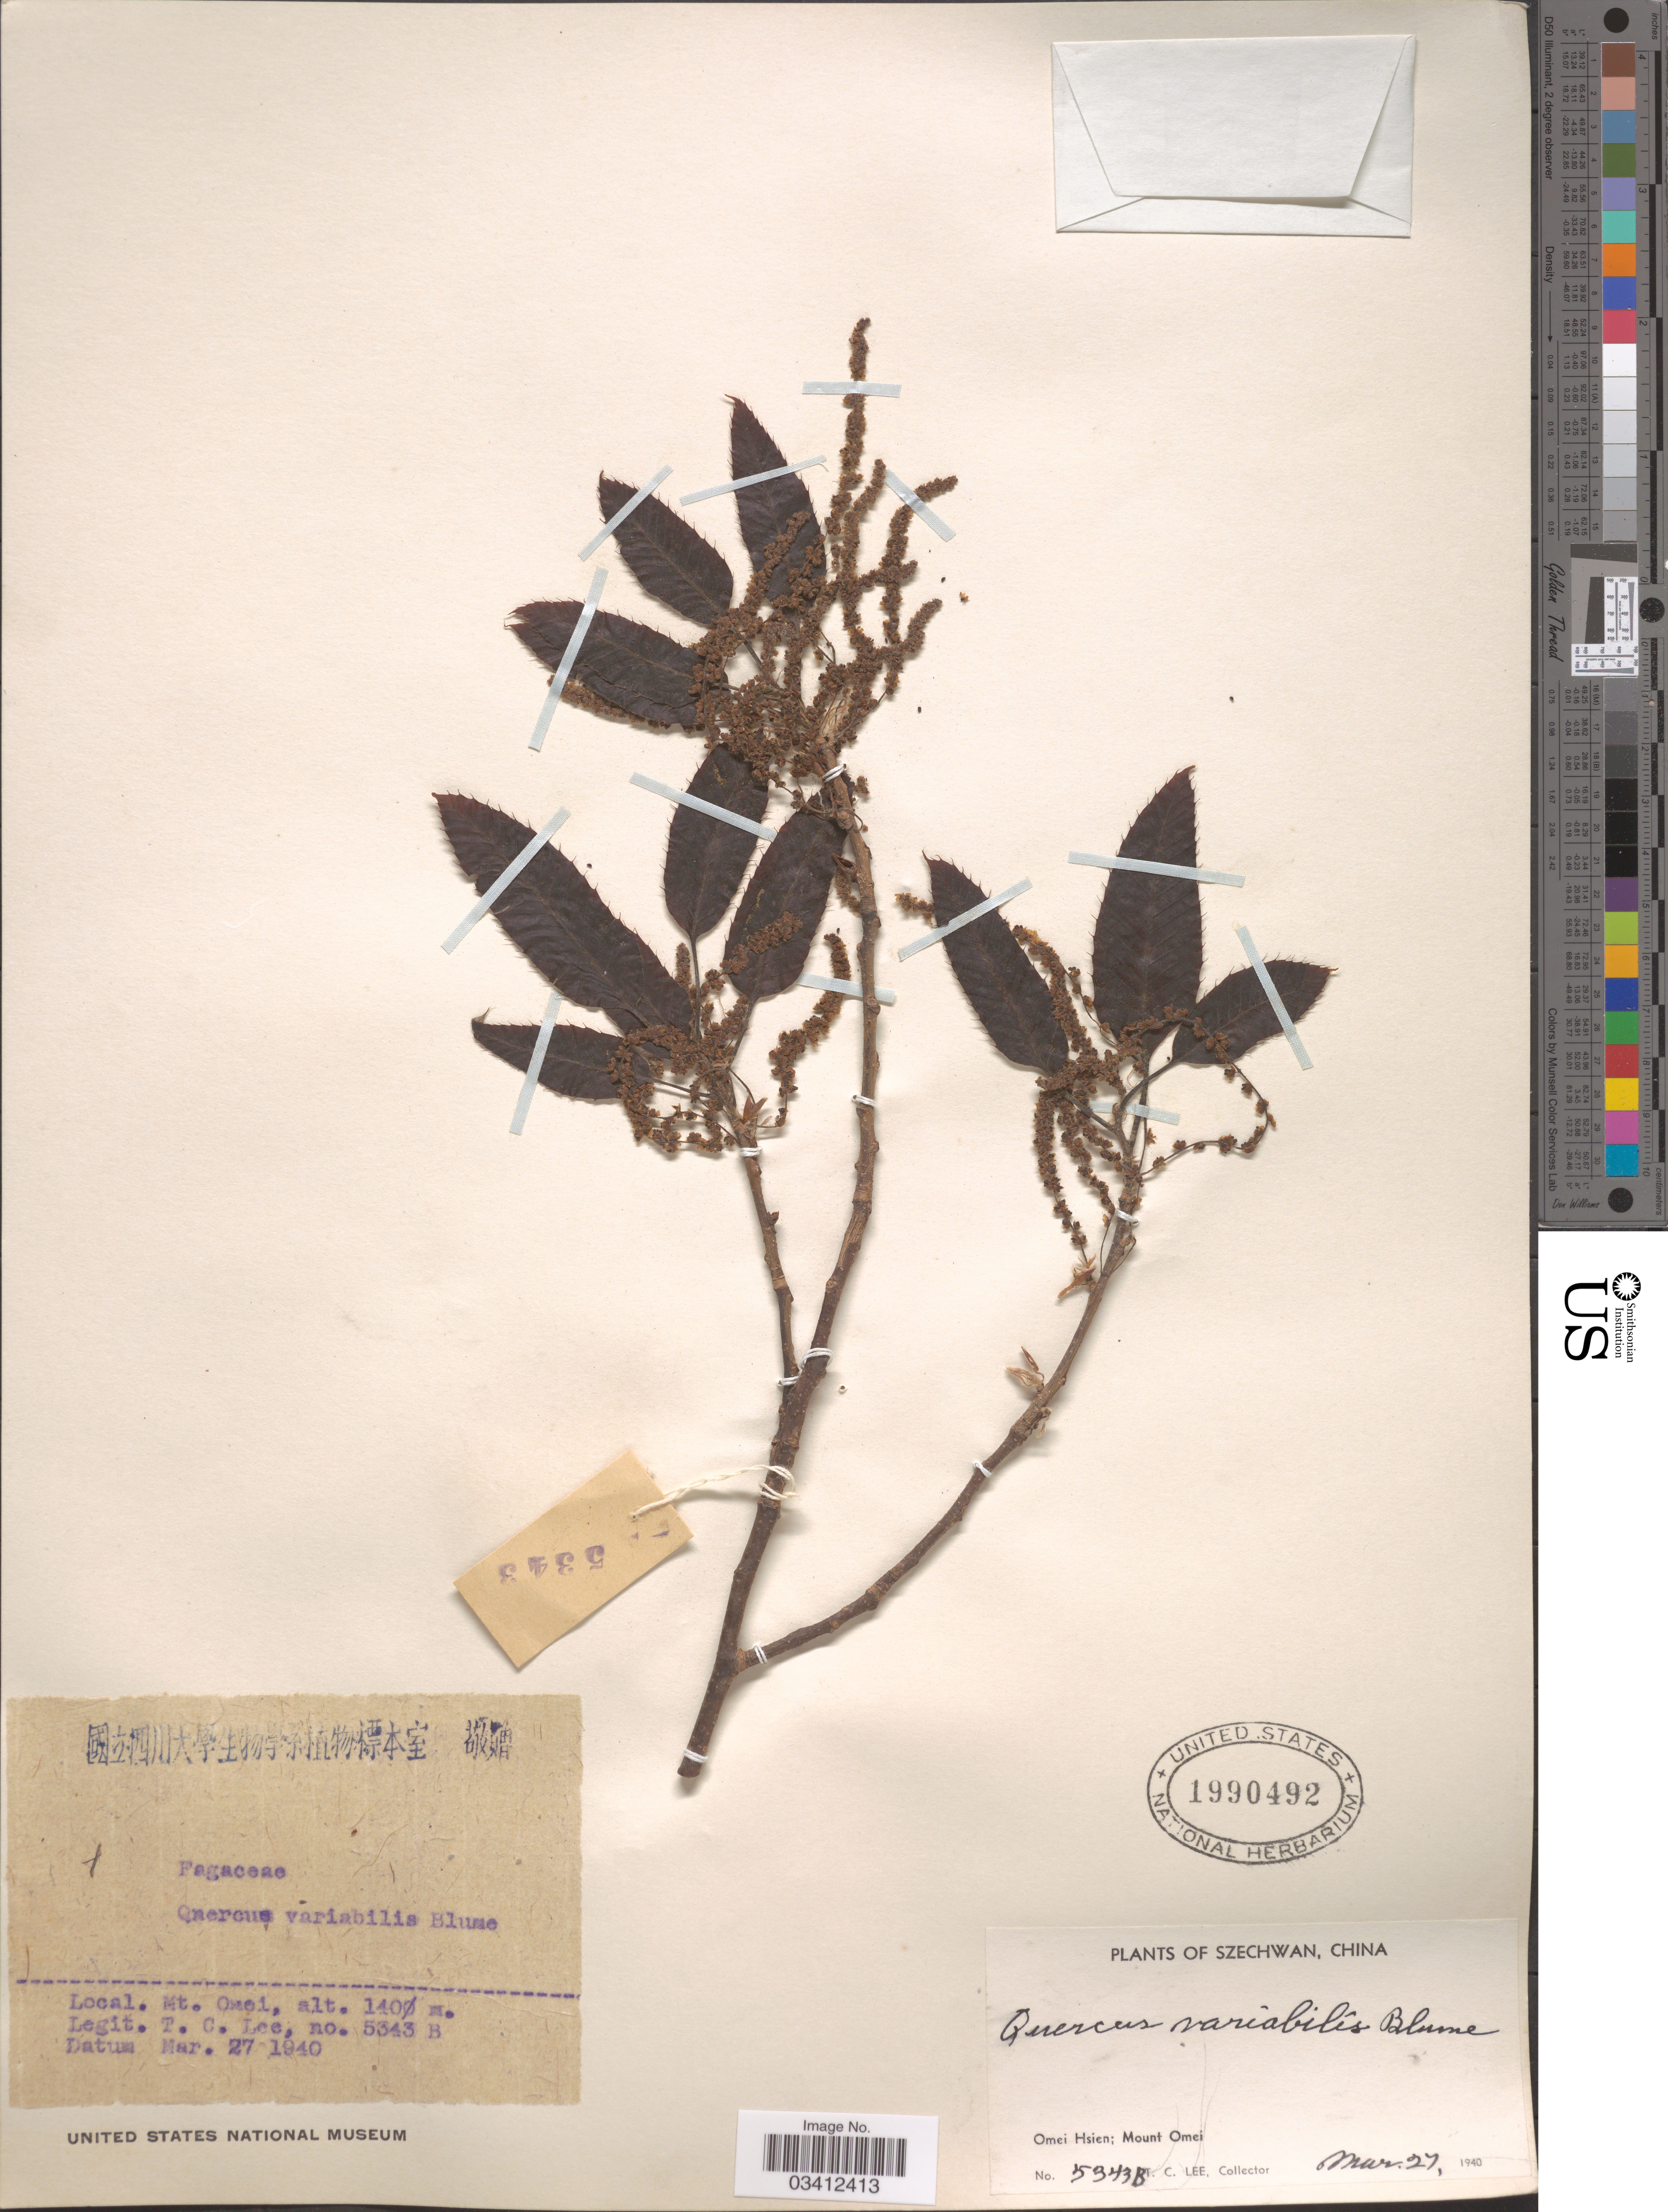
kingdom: Plantae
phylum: Tracheophyta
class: Magnoliopsida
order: Fagales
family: Fagaceae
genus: Quercus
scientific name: Quercus variabilis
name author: Blume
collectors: T. Lee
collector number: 5343B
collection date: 1940-03-27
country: China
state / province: Sichuan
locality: Szechwan. Omei Hsien; Mount Omei.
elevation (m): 140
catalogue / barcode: US 1990492